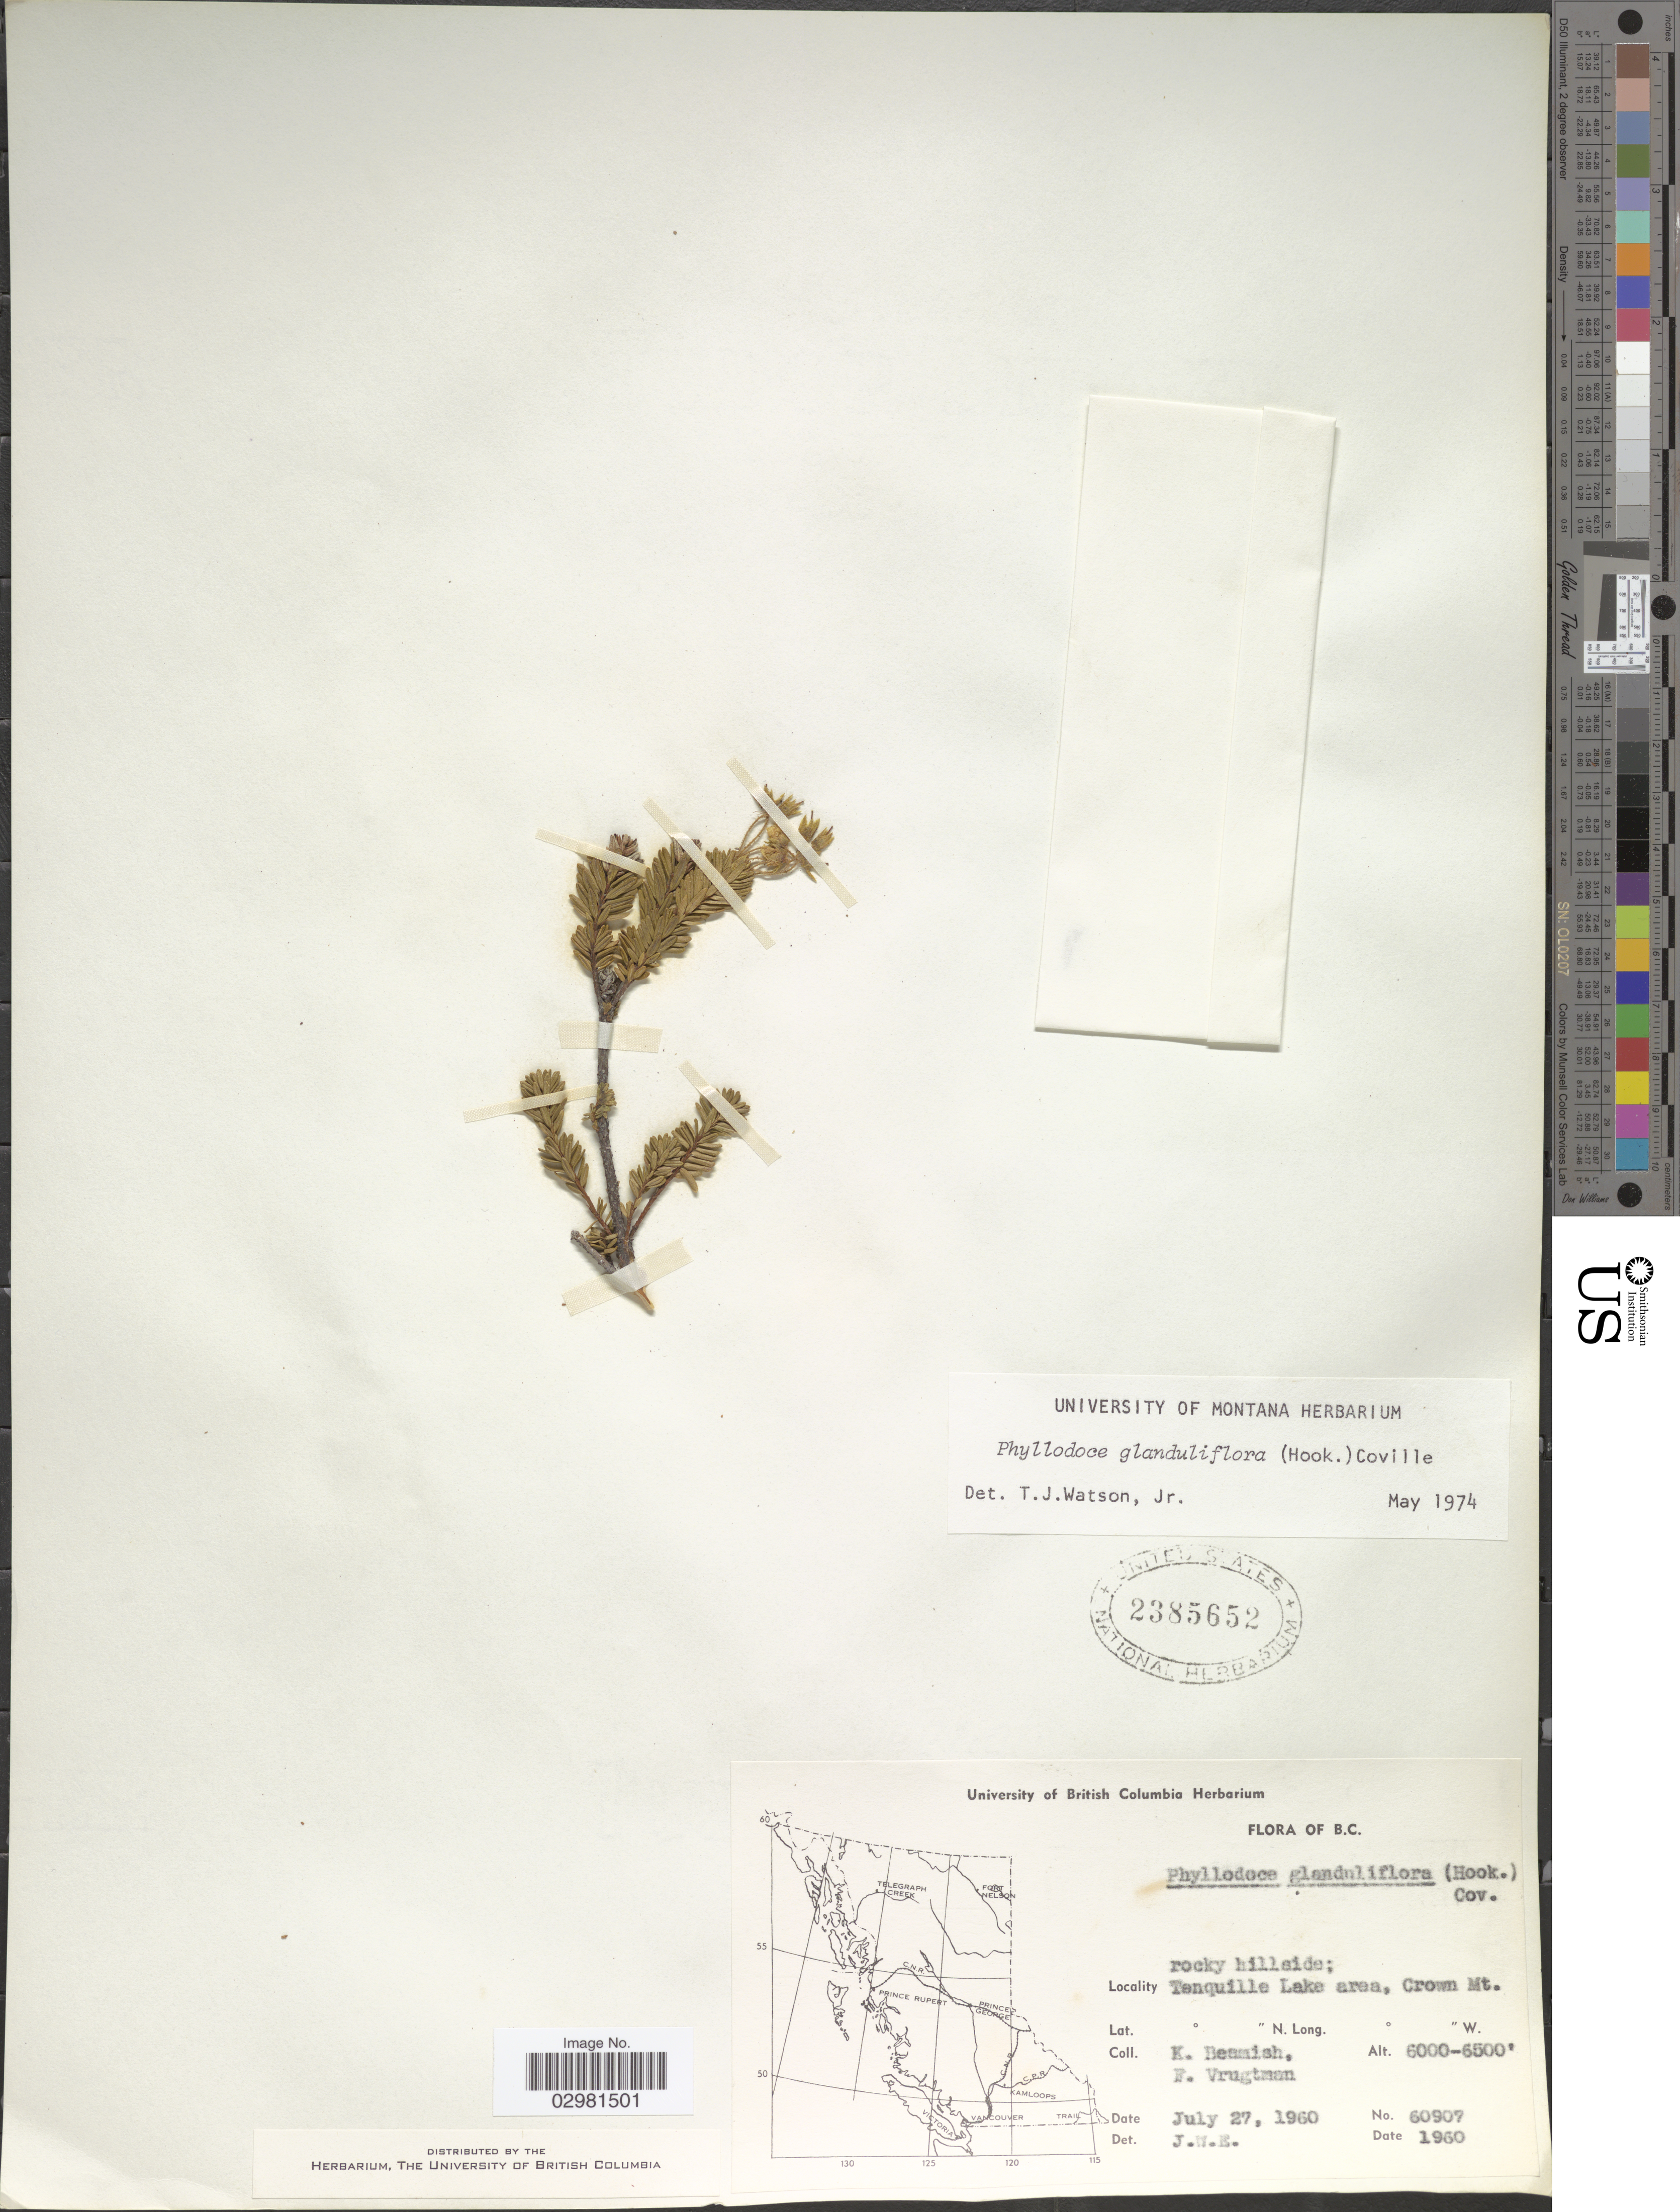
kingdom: Plantae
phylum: Tracheophyta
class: Magnoliopsida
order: Ericales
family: Ericaceae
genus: Phyllodoce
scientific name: Phyllodoce glanduliflora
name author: (Hook.) Coville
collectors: K. Beamish & F. Vrugtman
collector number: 60907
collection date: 1960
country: Canada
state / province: British Columbia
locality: Tanquille Lake area, Crown Mt.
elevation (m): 1829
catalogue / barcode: US 2385652